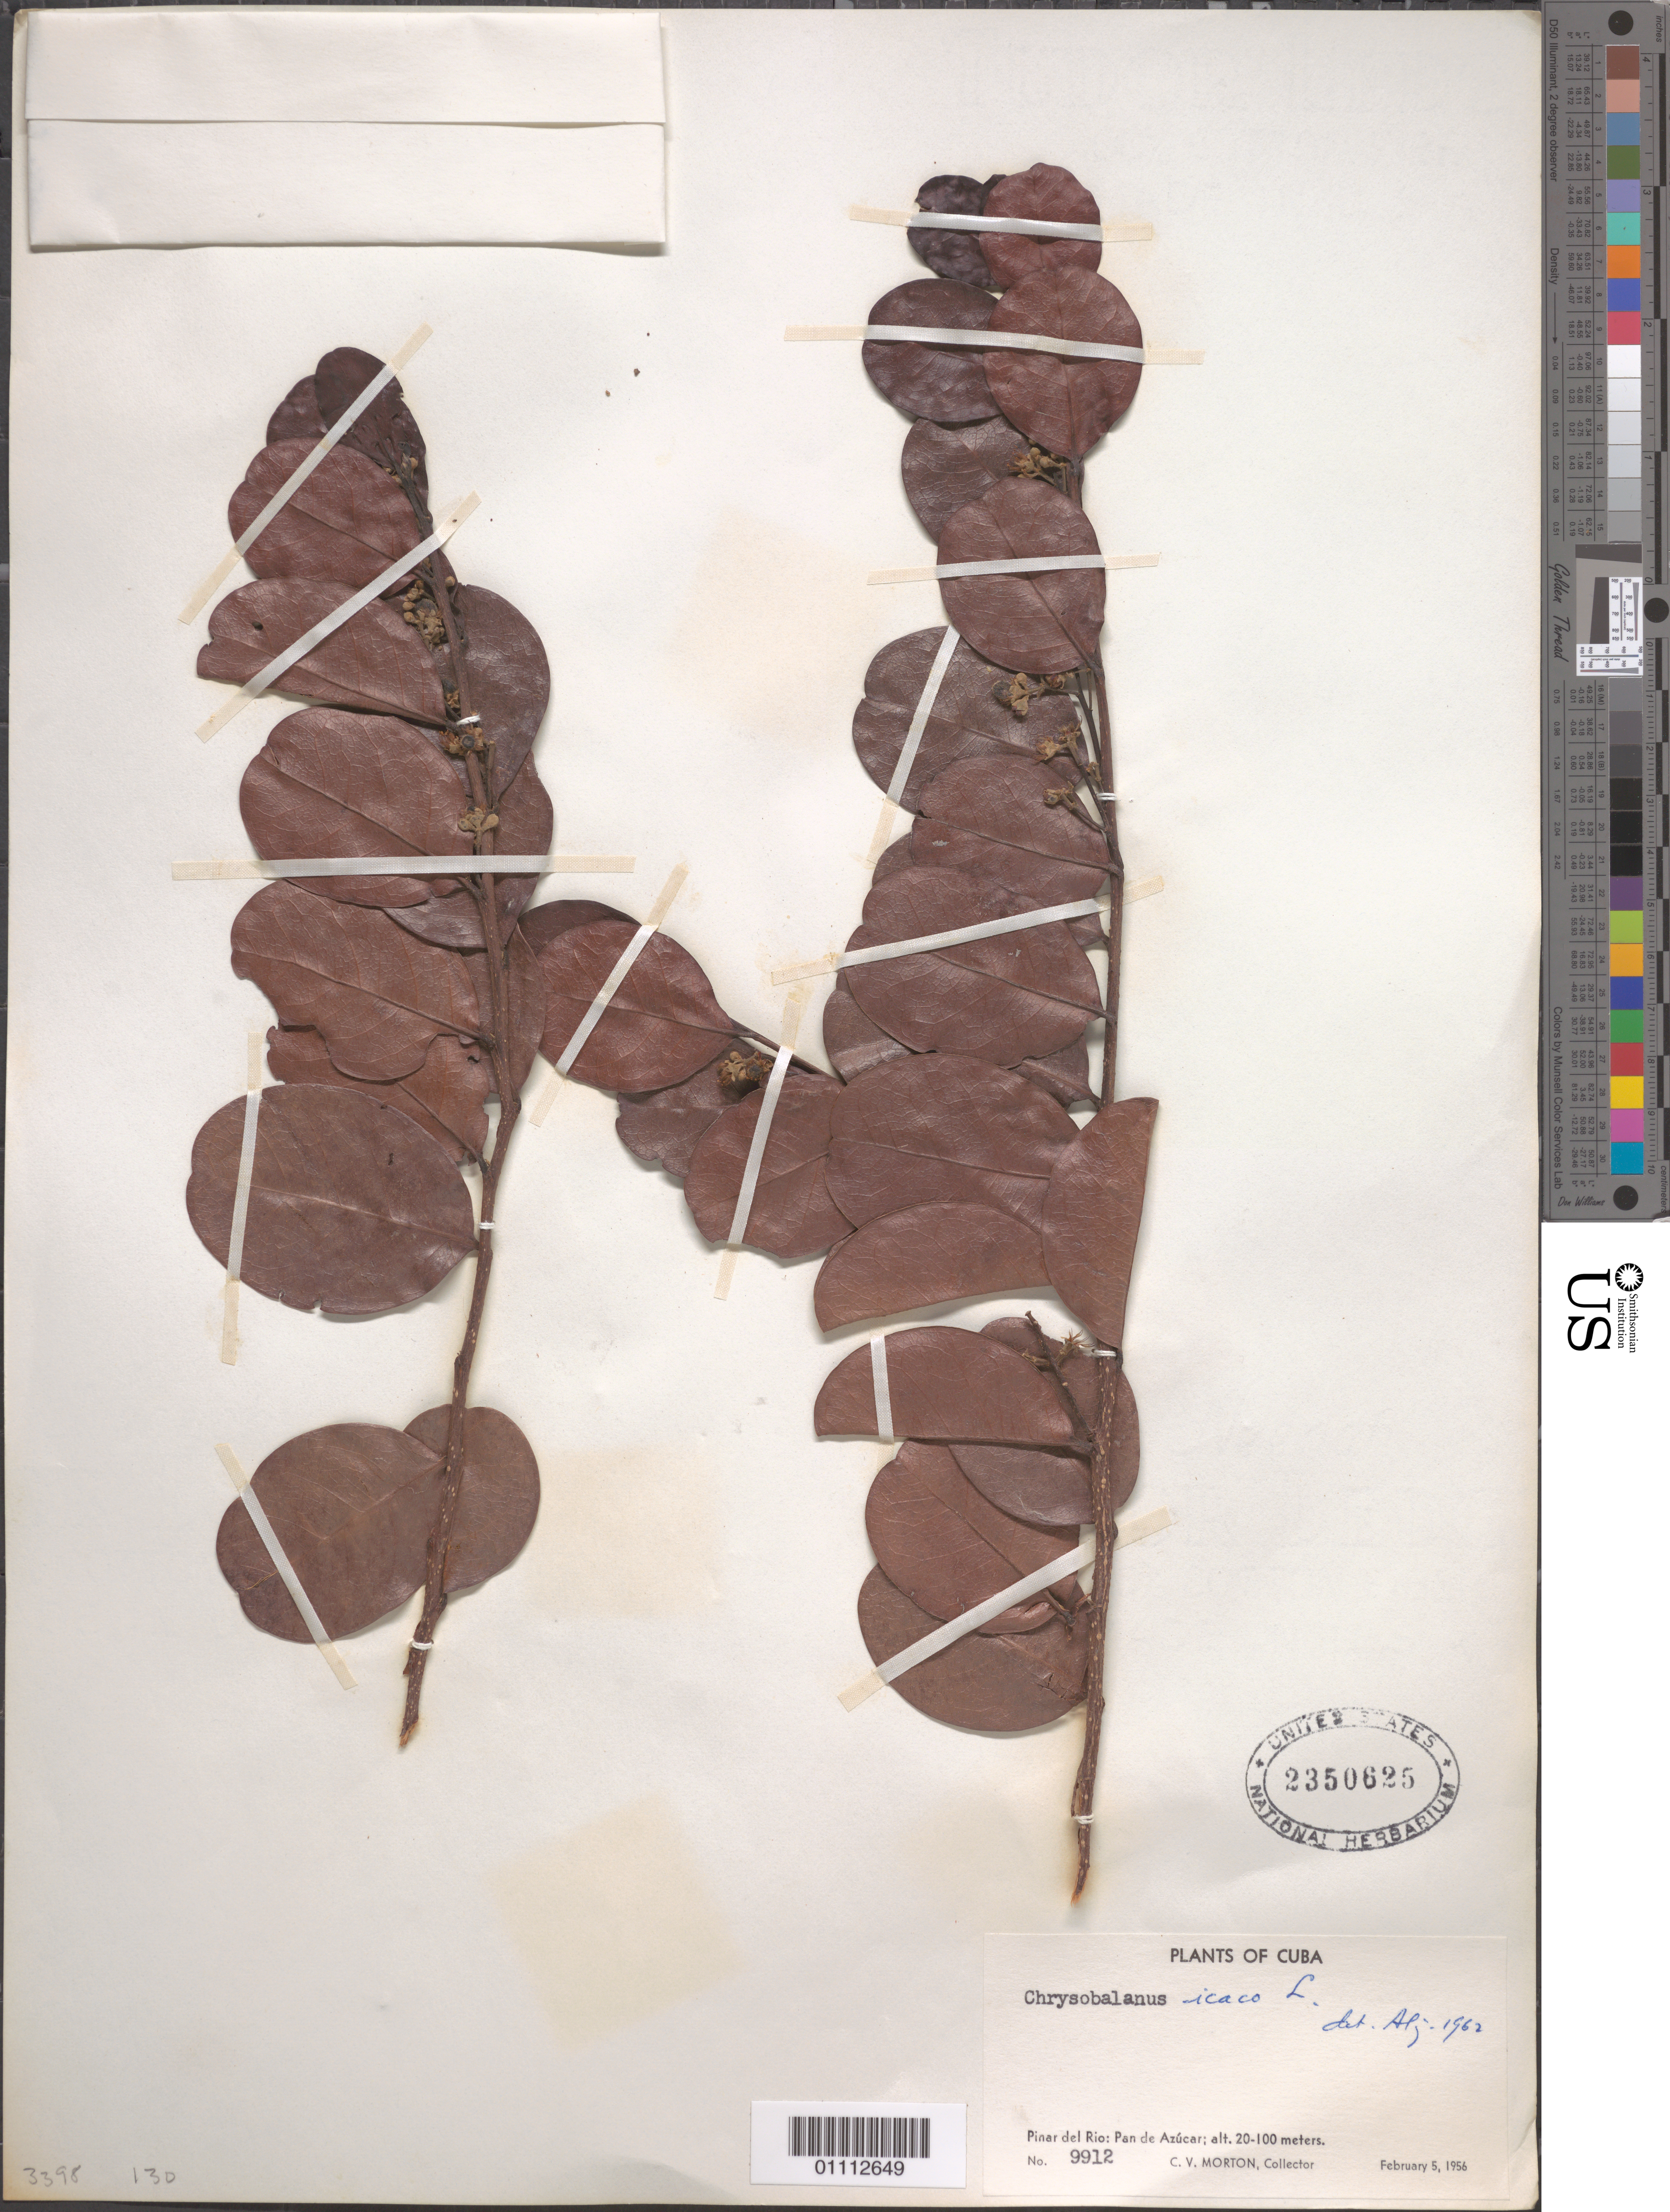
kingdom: Plantae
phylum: Tracheophyta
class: Magnoliopsida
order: Malpighiales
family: Chrysobalanaceae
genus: Chrysobalanus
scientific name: Chrysobalanus icaco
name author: L.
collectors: C. V. Morton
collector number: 9912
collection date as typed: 05 Feb 1956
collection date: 1956-02-05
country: Cuba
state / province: Pinar del Rio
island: Cuba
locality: Pinar del Rio: Pan de Azucar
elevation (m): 20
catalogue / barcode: US 2350625